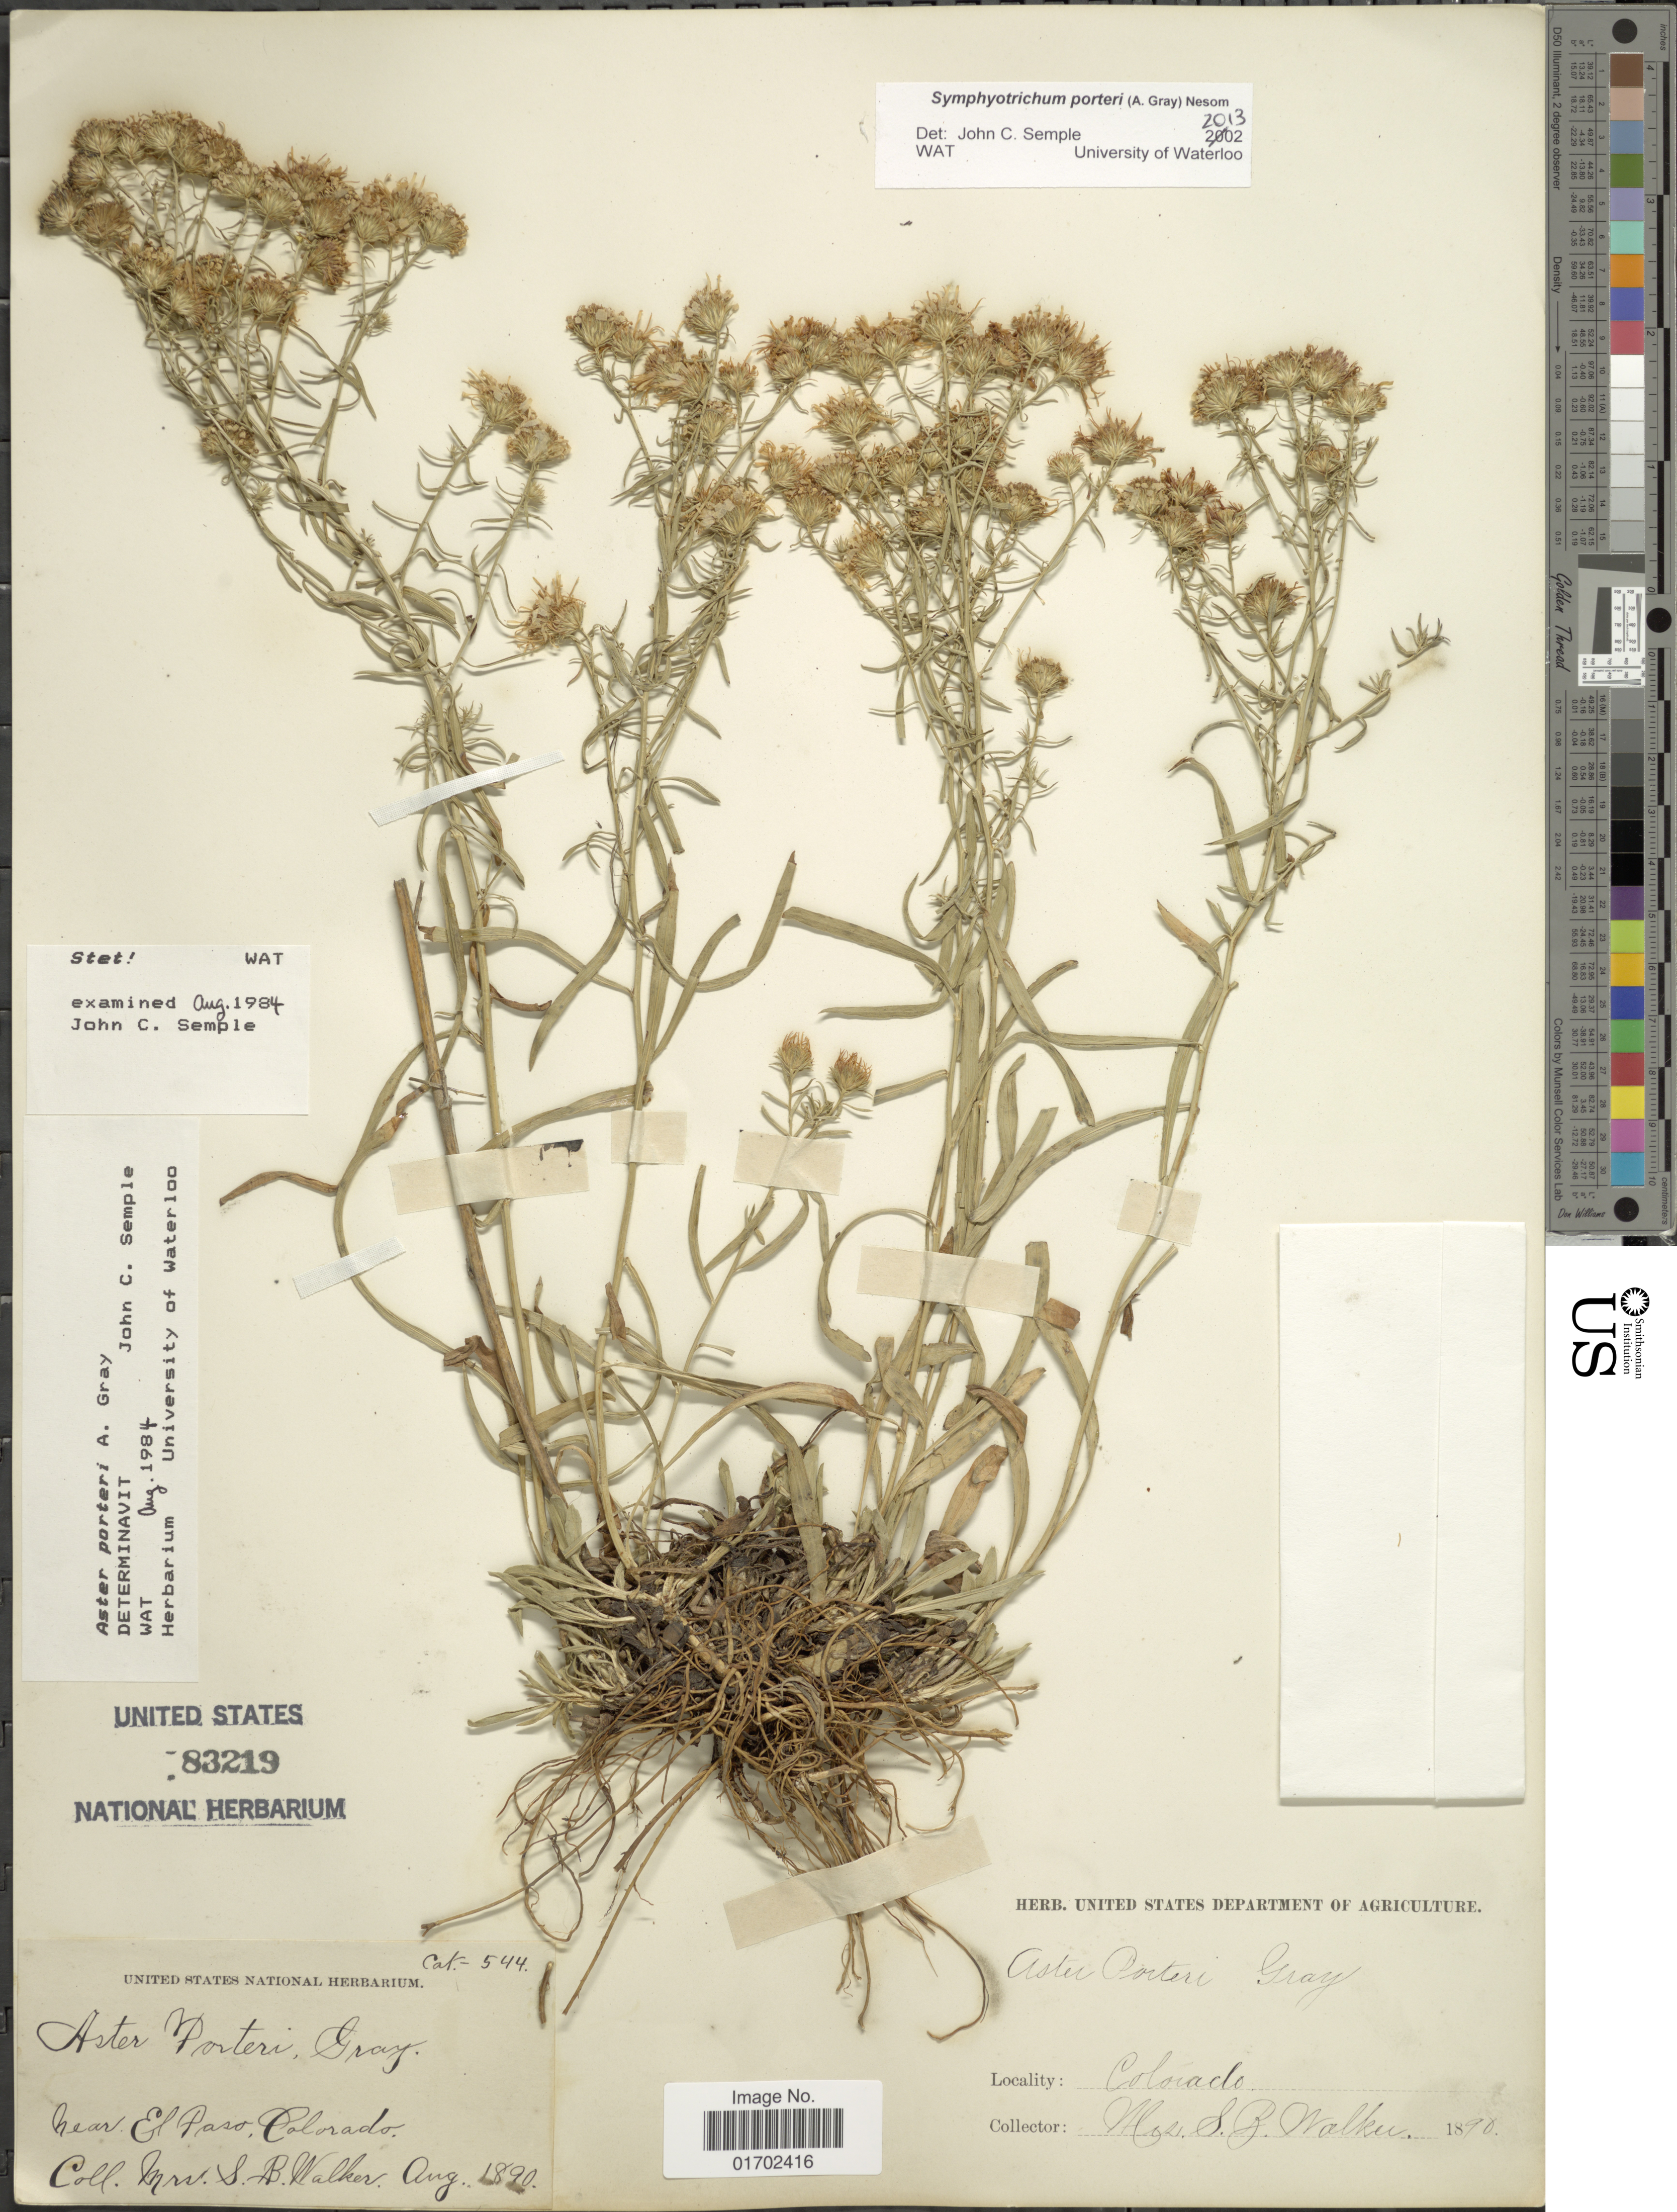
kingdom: Plantae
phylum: Tracheophyta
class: Magnoliopsida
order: Asterales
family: Asteraceae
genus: Symphyotrichum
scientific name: Symphyotrichum porteri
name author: (A. Gray) G.L. Nesom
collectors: B. Walker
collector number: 544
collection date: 1890-08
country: United States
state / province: Colorado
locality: Near El Paso, Colorado.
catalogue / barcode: US 83219